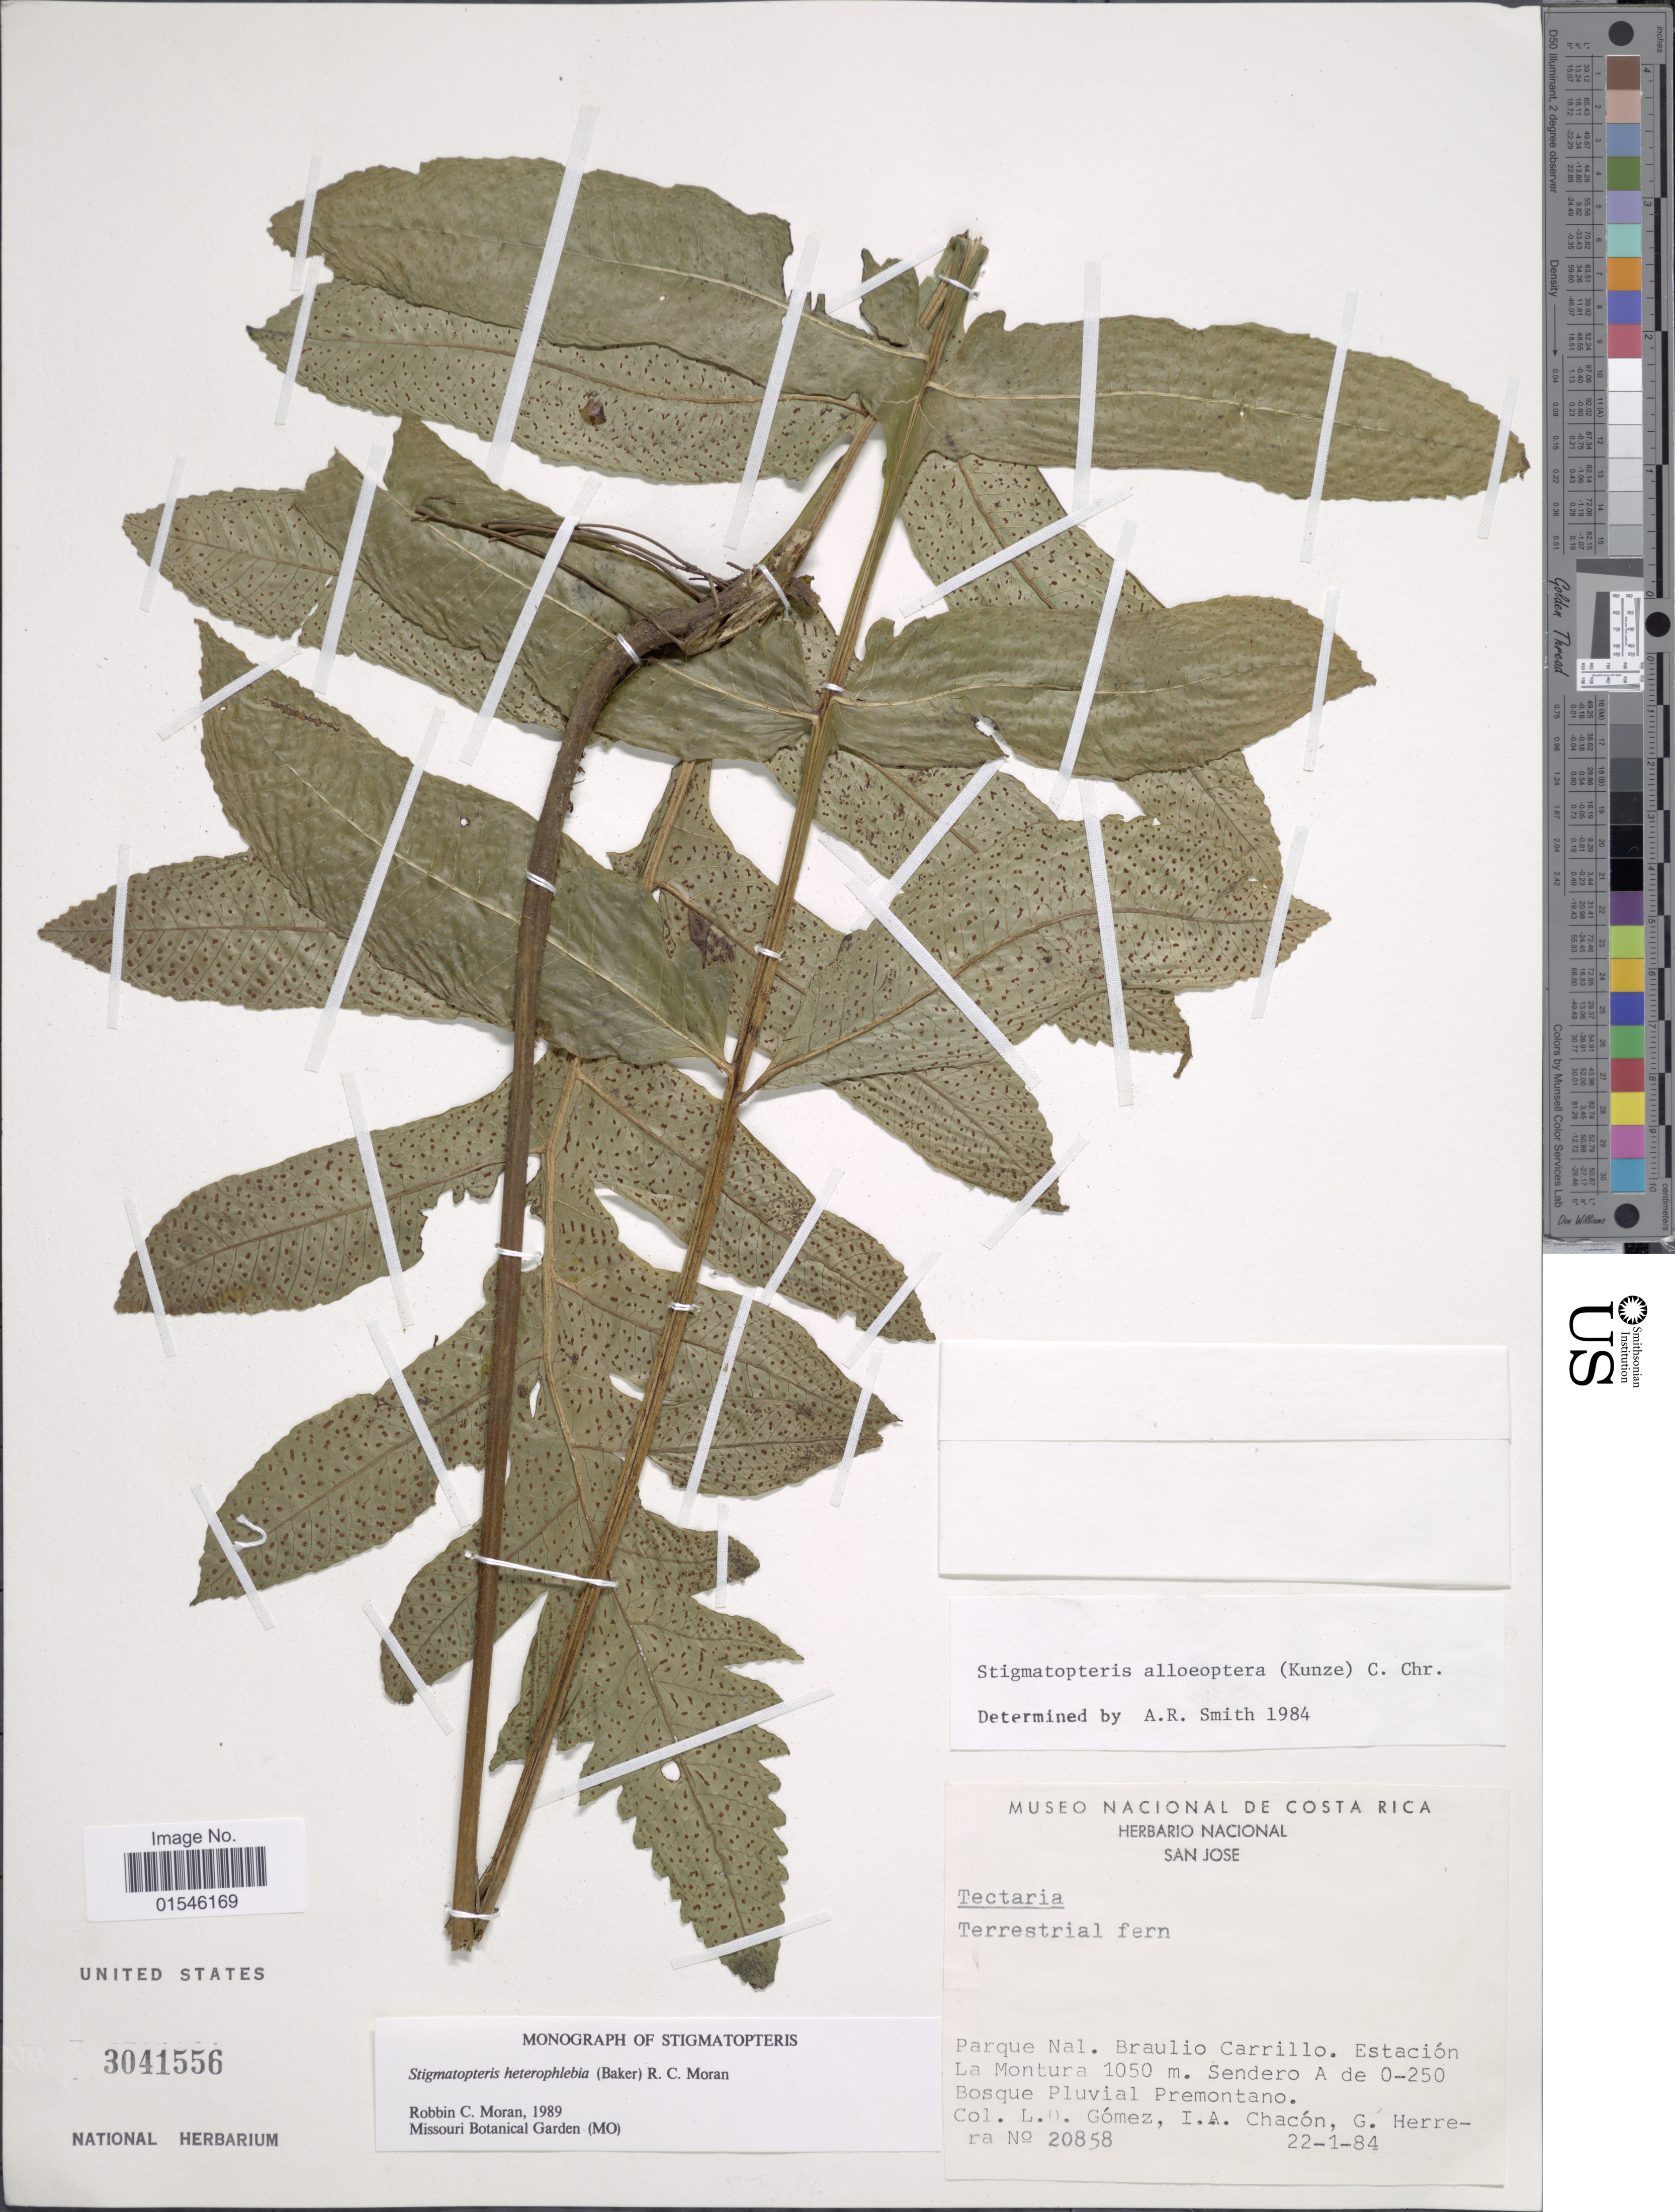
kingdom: Plantae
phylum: Tracheophyta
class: Polypodiopsida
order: Polypodiales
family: Dryopteridaceae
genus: Stigmatopteris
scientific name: Stigmatopteris heterophlebia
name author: (Baker) R.C. Moran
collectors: L. Gomez, I. Chacón & G. Herrera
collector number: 20858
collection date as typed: Transcribed d/m/y: 22/1/84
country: Costa Rica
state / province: San José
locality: Parque Nal. Braulio Carillo. Estación La Montura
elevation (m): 1050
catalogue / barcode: US 3041556